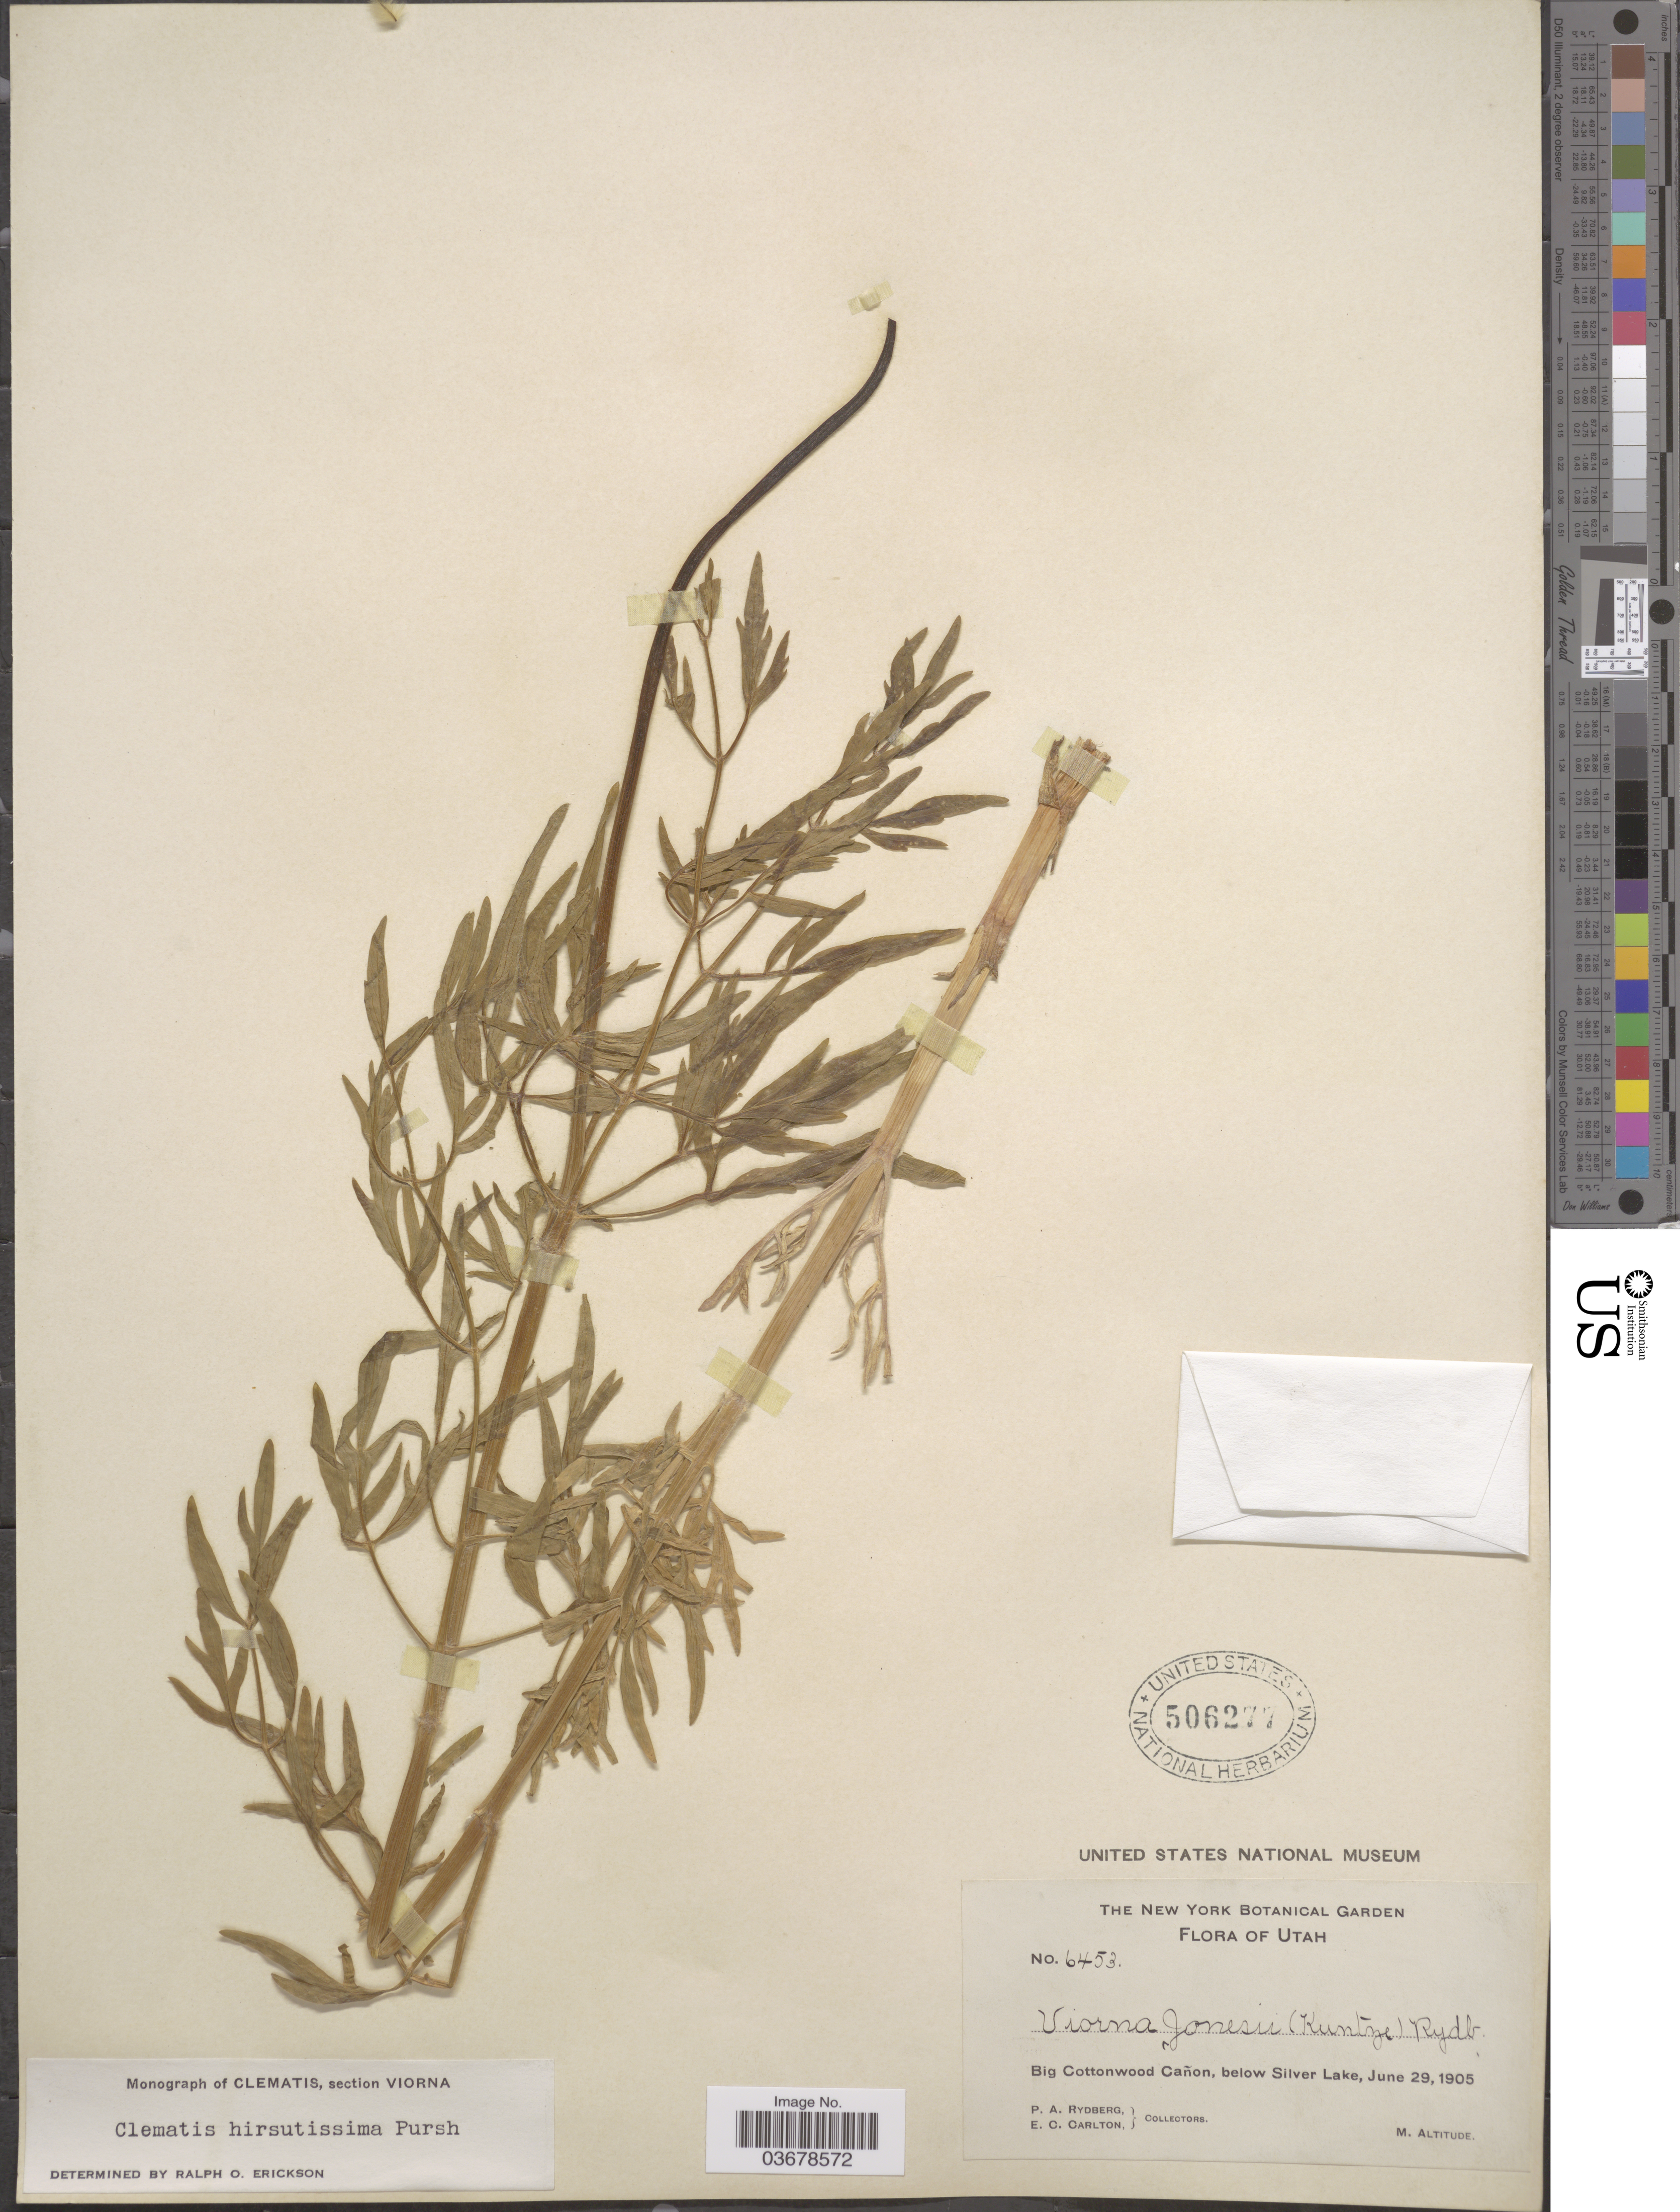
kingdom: Plantae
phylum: Tracheophyta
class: Magnoliopsida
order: Ranunculales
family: Ranunculaceae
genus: Clematis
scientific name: Clematis viorna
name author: L.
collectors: P. A. Rydberg & E. Carlton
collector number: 6453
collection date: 1905-06-29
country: United States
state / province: Utah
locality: Big Cottonwood Cañon, below Silver Lake.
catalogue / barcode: US 506277